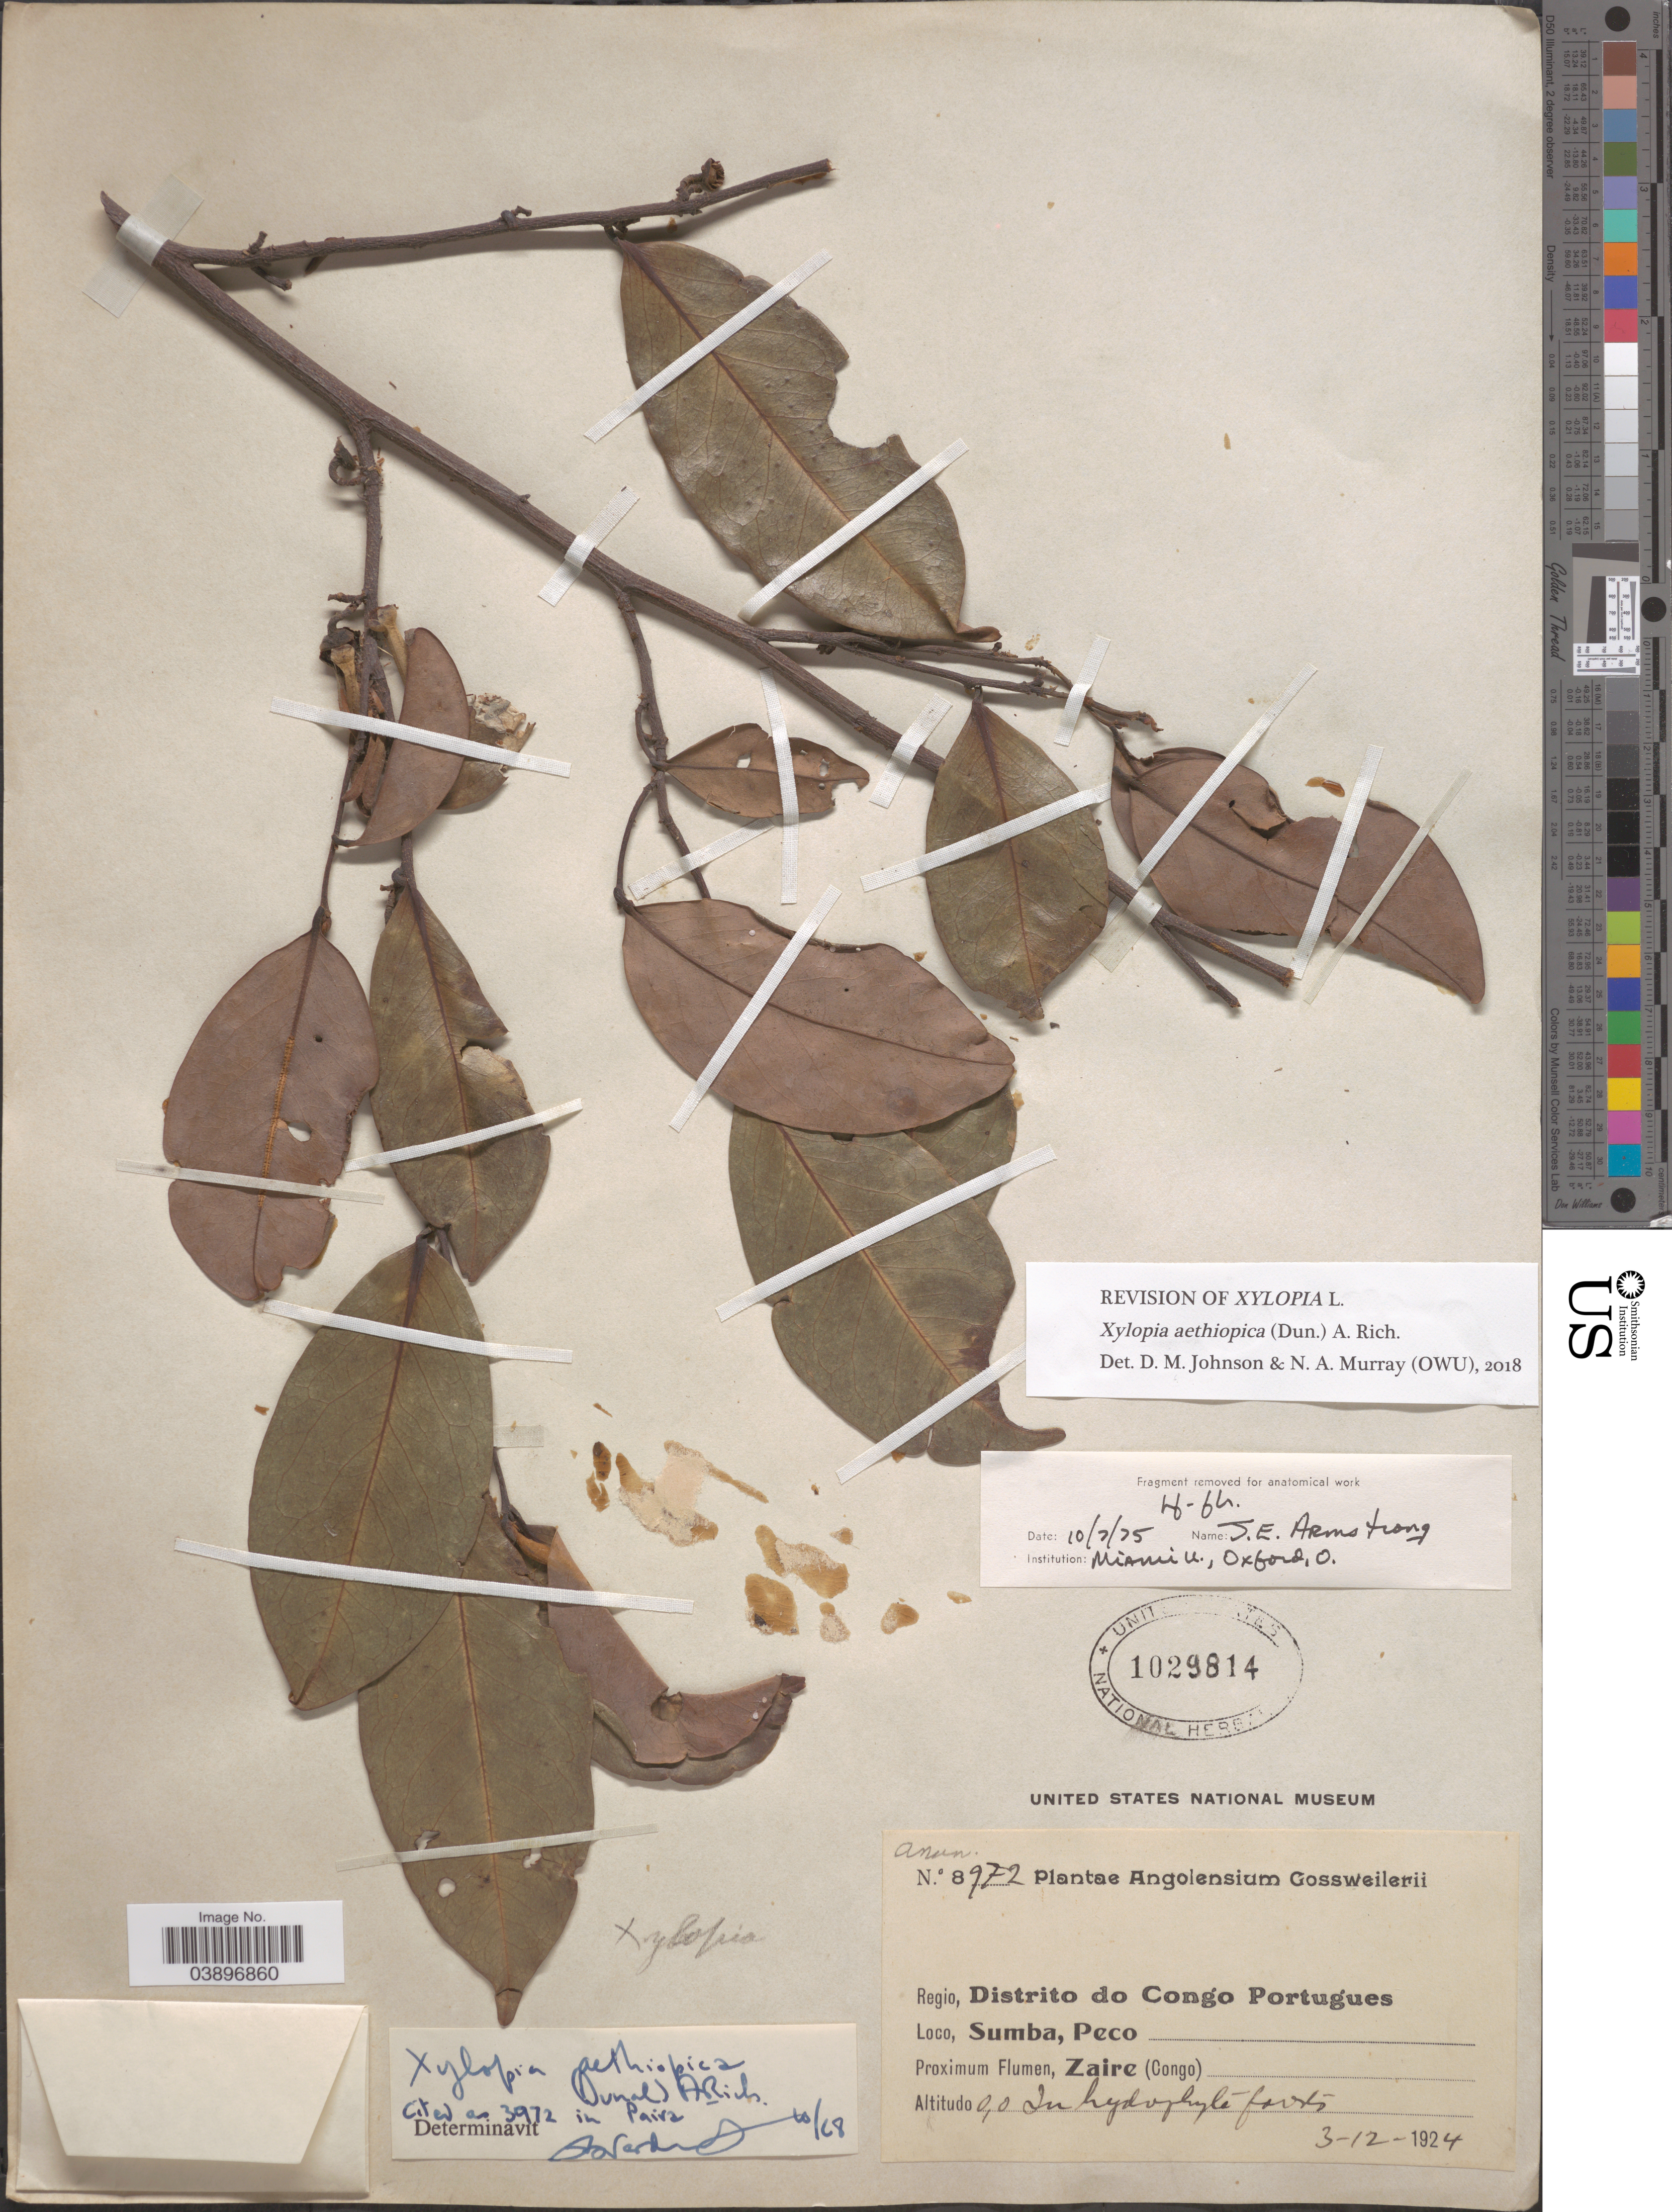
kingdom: Plantae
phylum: Tracheophyta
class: Magnoliopsida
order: Magnoliales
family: Annonaceae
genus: Xylopia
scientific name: Xylopia aethiopica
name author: (Dunal) A. Rich.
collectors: -. Gossweiler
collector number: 8972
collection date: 1924-12-03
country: Angola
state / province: Zaire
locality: Regio, Distrito do Congo Portugues. Sumba, Peco. Zaire (Congo).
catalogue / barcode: US 1029814